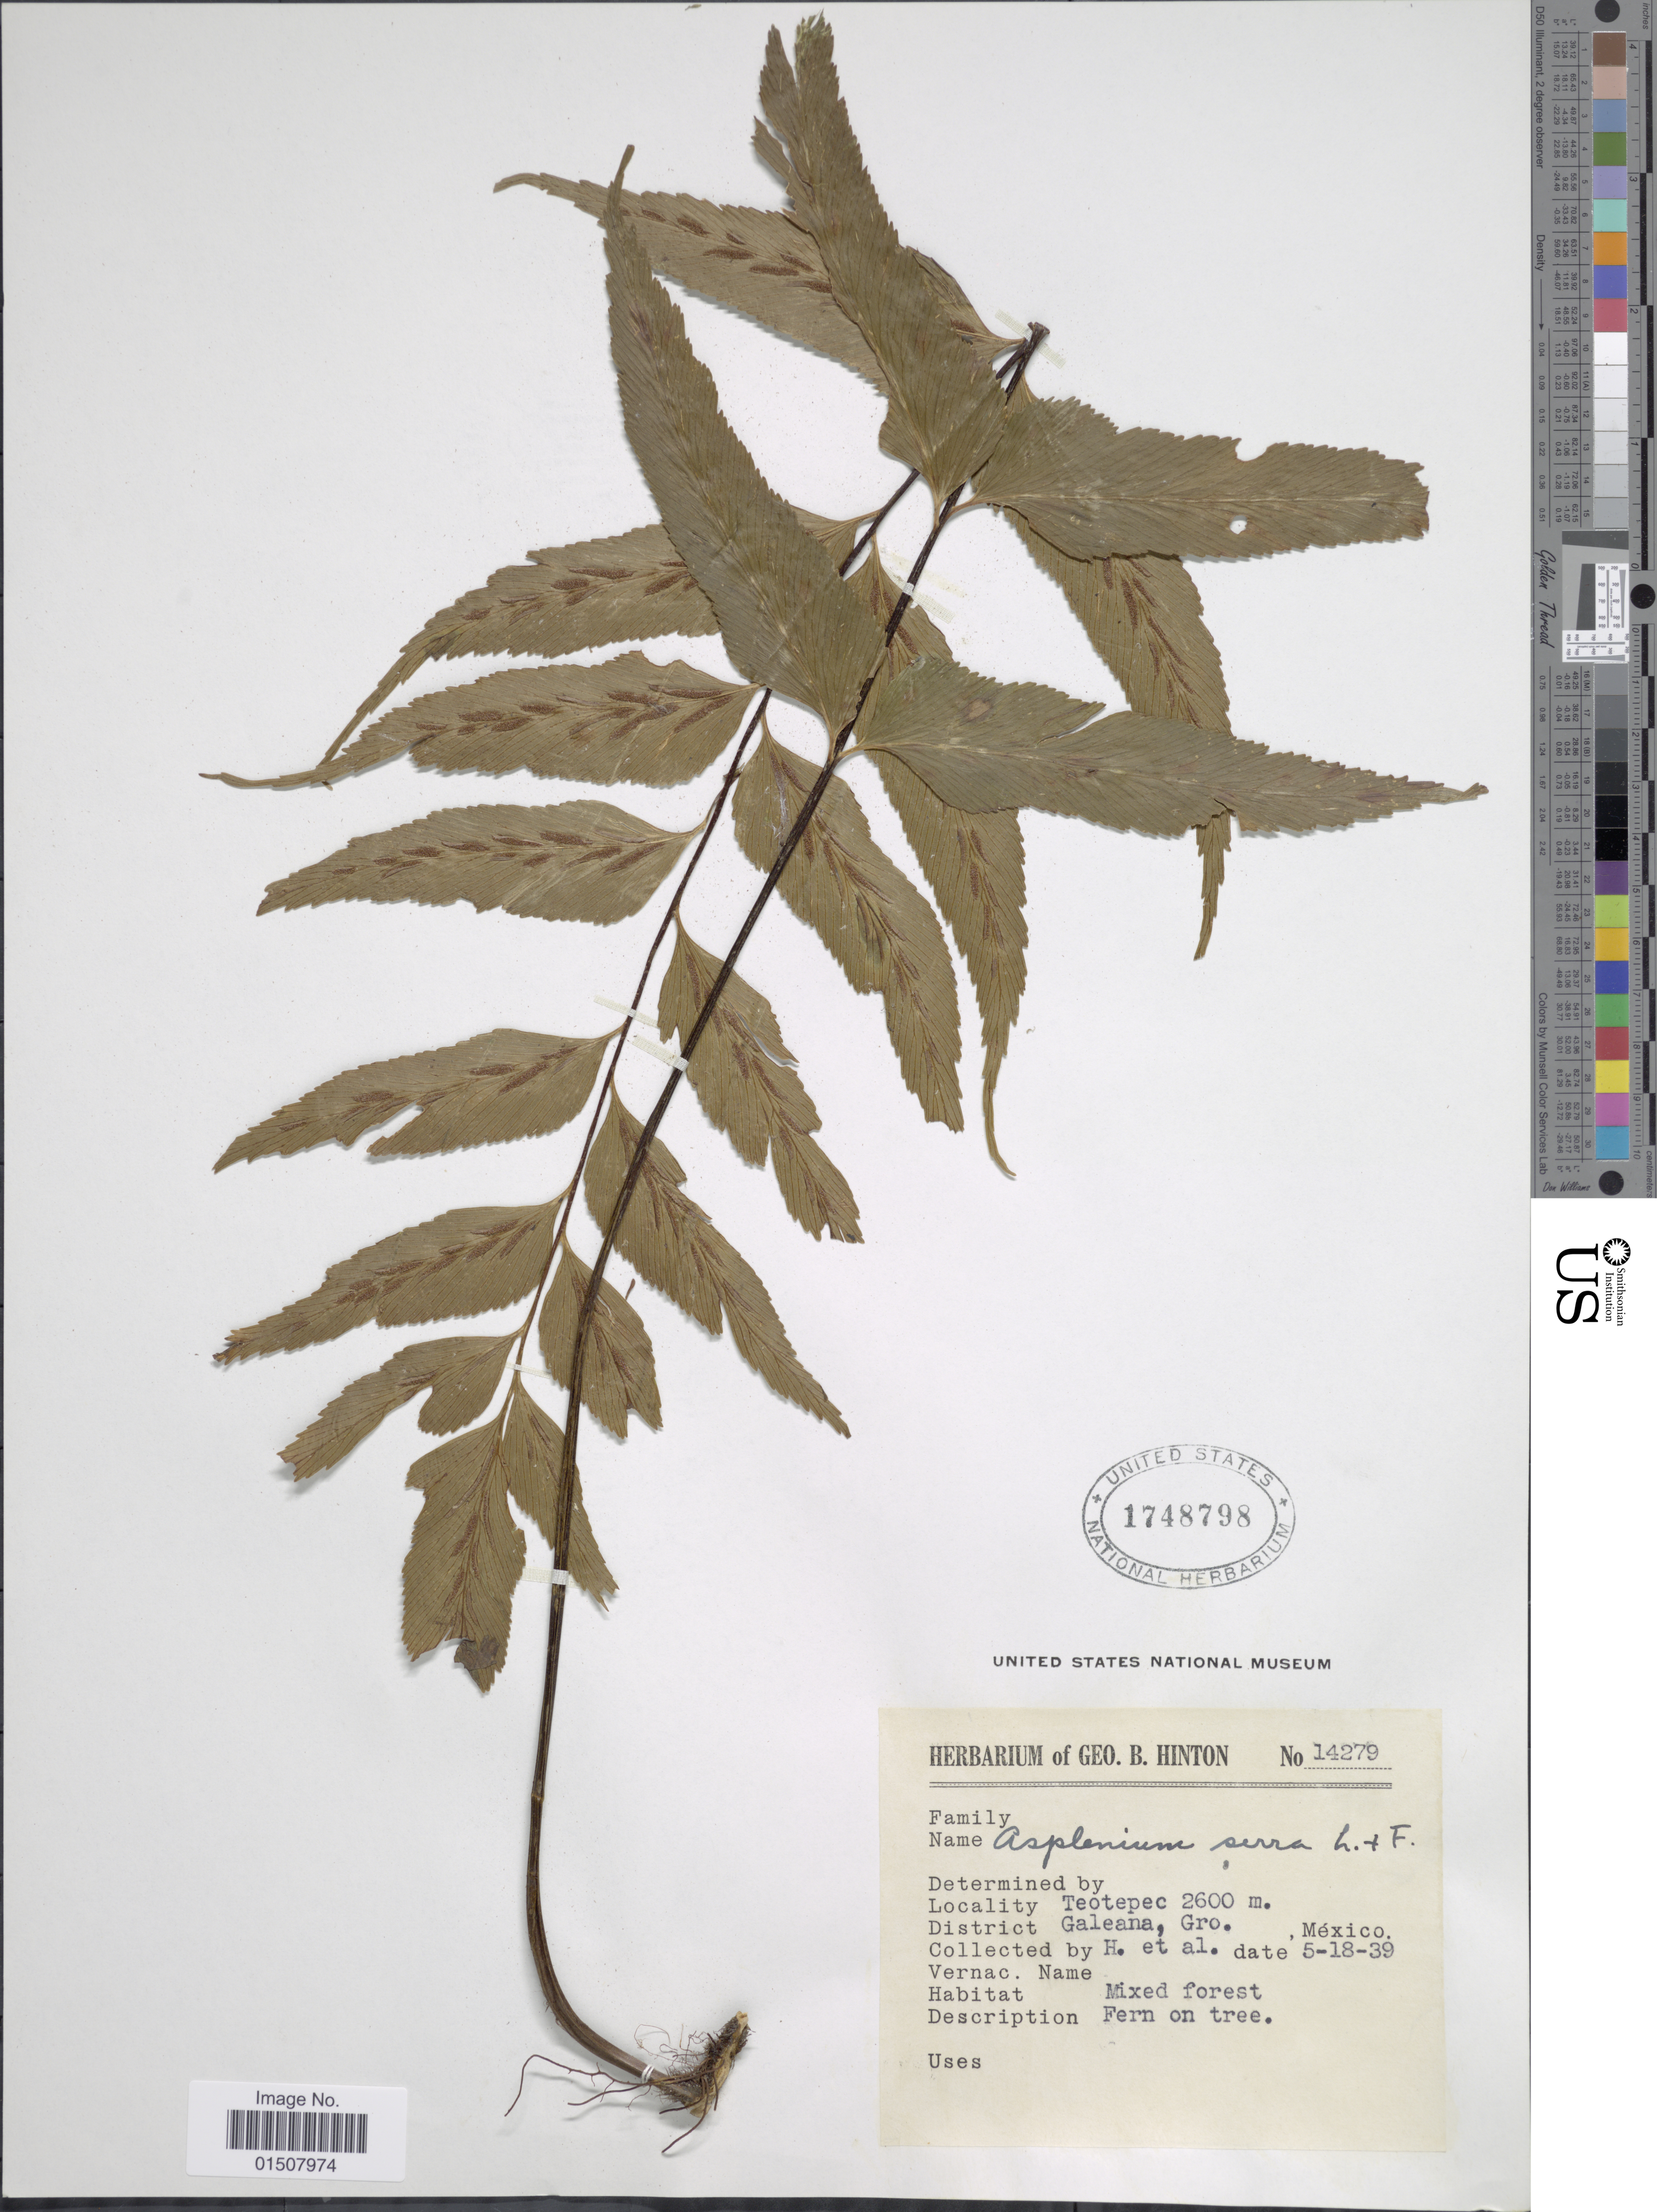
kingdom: Plantae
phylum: Tracheophyta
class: Polypodiopsida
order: Polypodiales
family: Aspleniaceae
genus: Asplenium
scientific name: Asplenium serra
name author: Langsd. & Fisch.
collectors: G. B. Hinton & et al.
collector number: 14279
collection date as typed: Transcribed d/m/y: 18/5/39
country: Mexico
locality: Teotepec, Galeana, Gro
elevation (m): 2600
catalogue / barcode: US 1748798